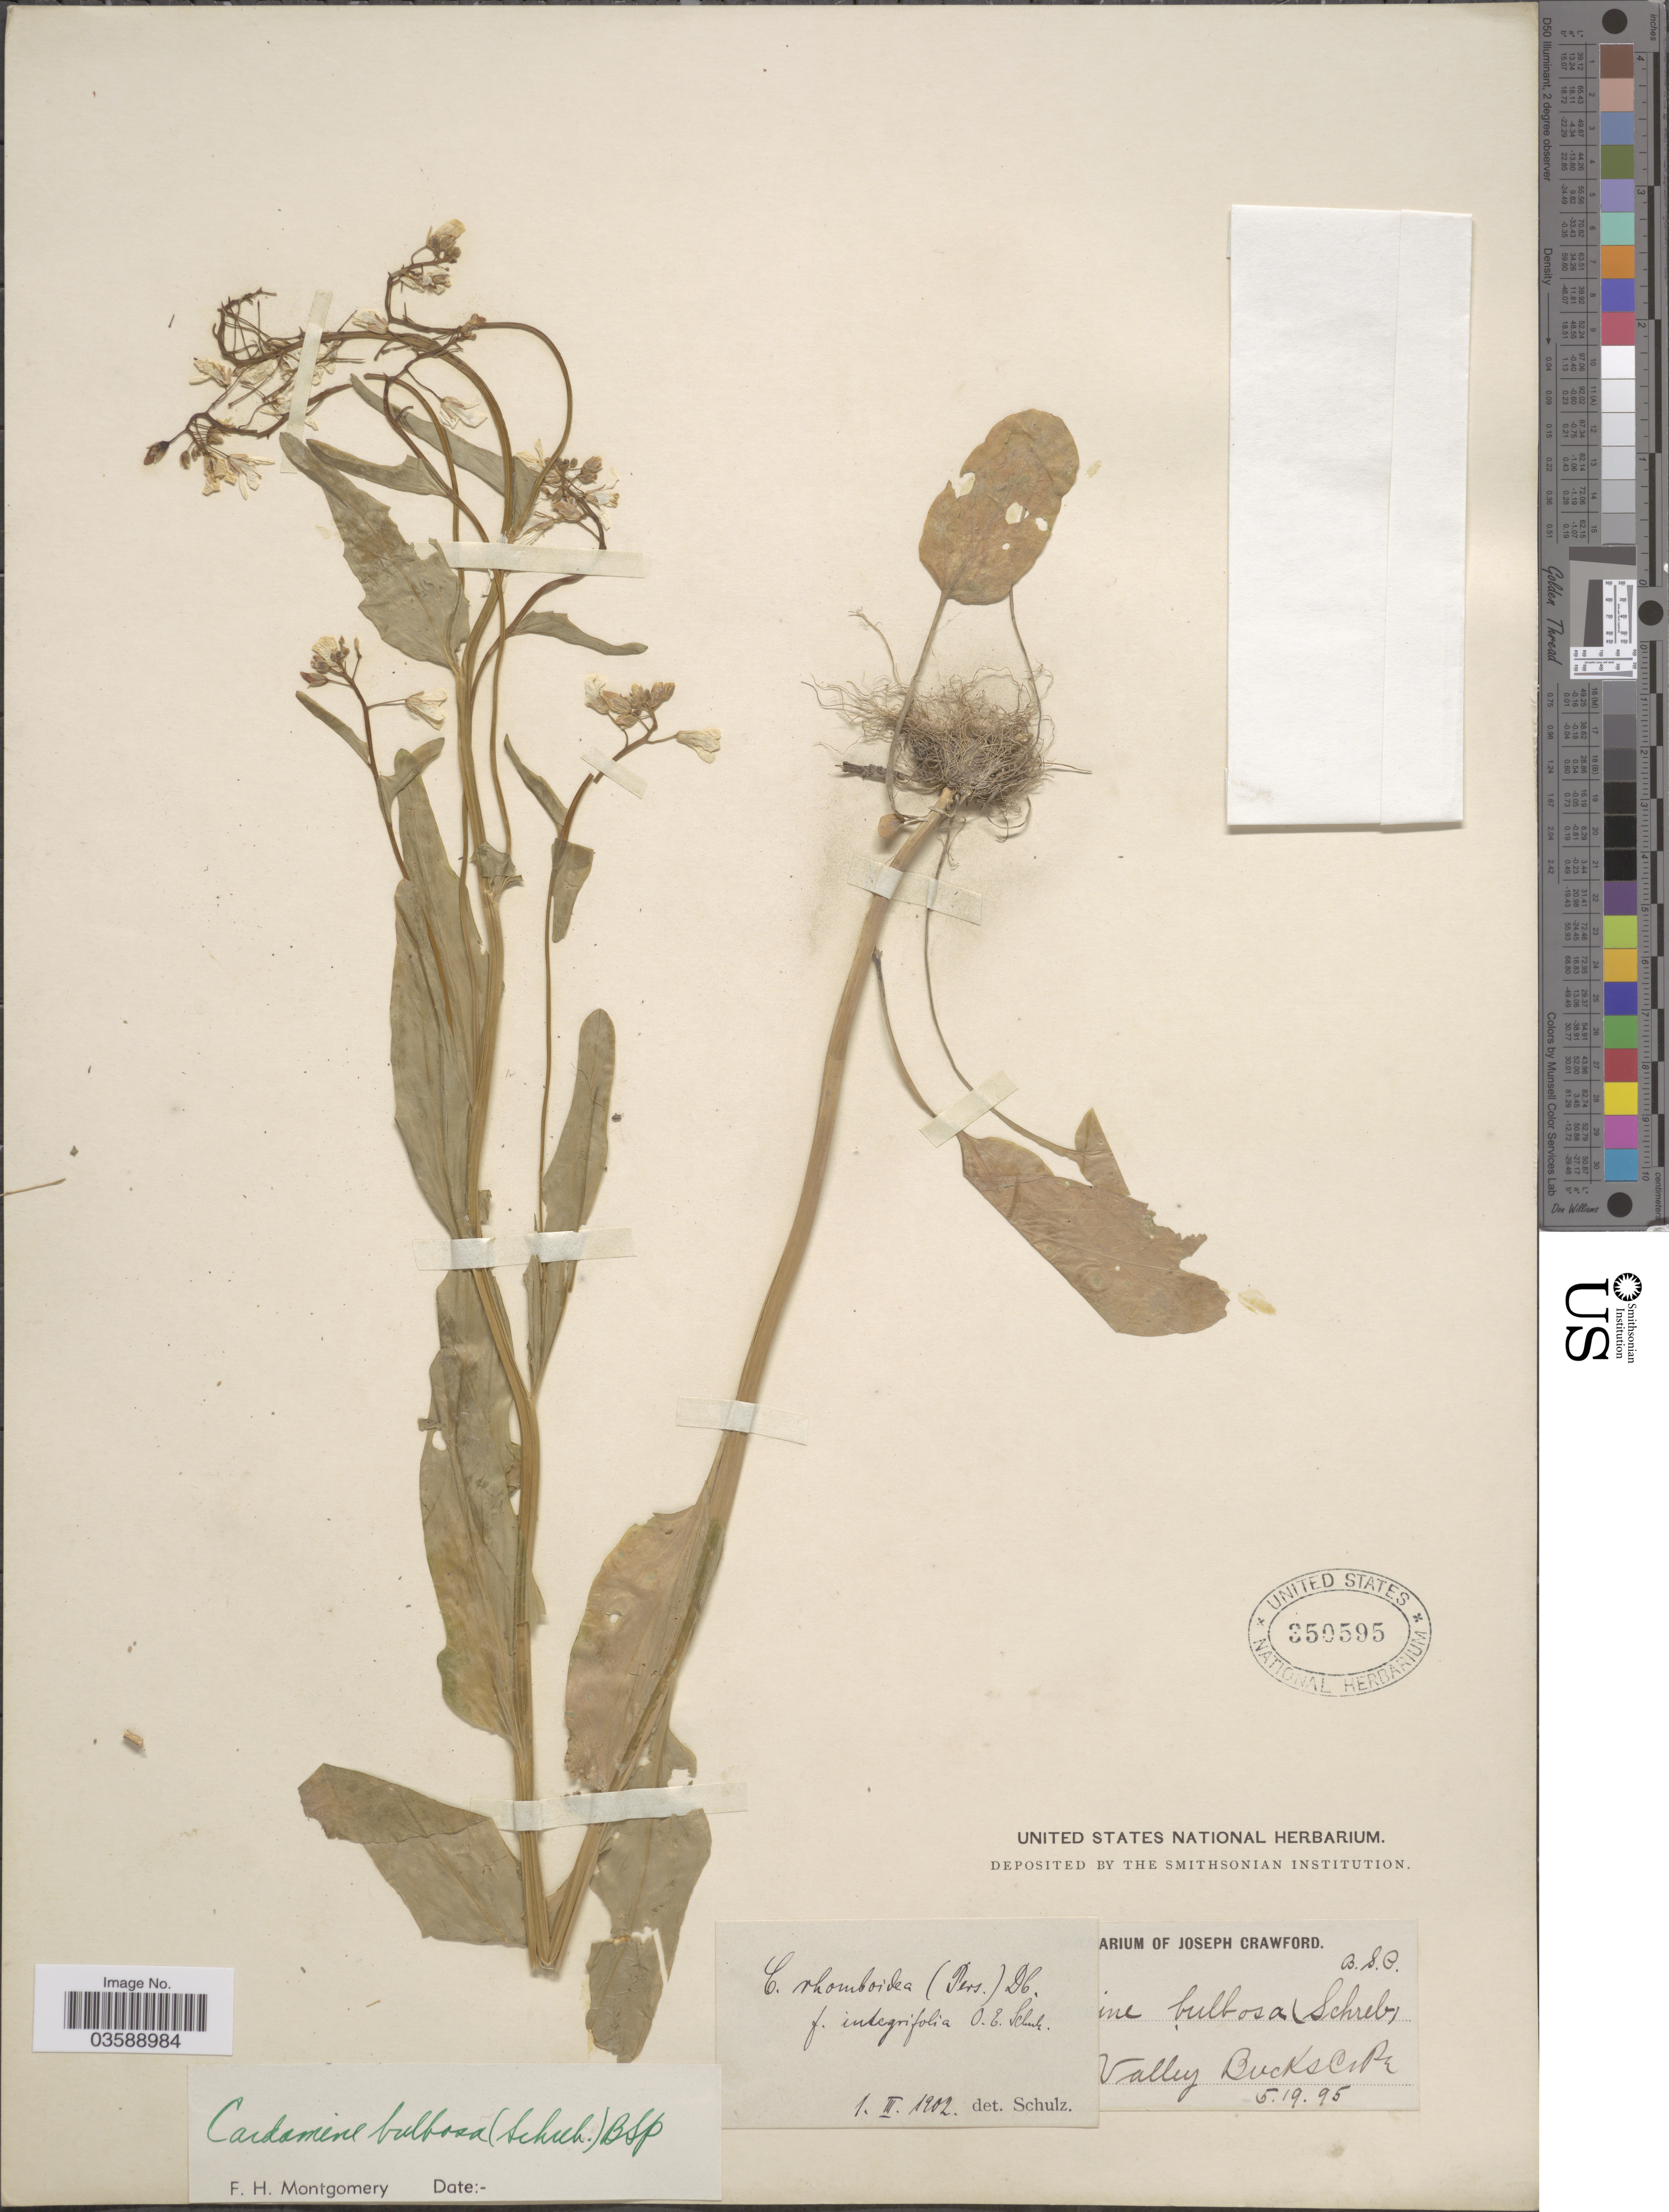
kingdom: Plantae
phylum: Tracheophyta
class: Magnoliopsida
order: Brassicales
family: Brassicaceae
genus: Cardamine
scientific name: Cardamine bulbosa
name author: (Schreb. ex Muhl.) Britton et al.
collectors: ex herb. Joseph Crawford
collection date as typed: Transcribed d/m/y: 19/5/95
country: United States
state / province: Pennsylvania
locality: Valley Bucks Co.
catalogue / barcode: US 350595